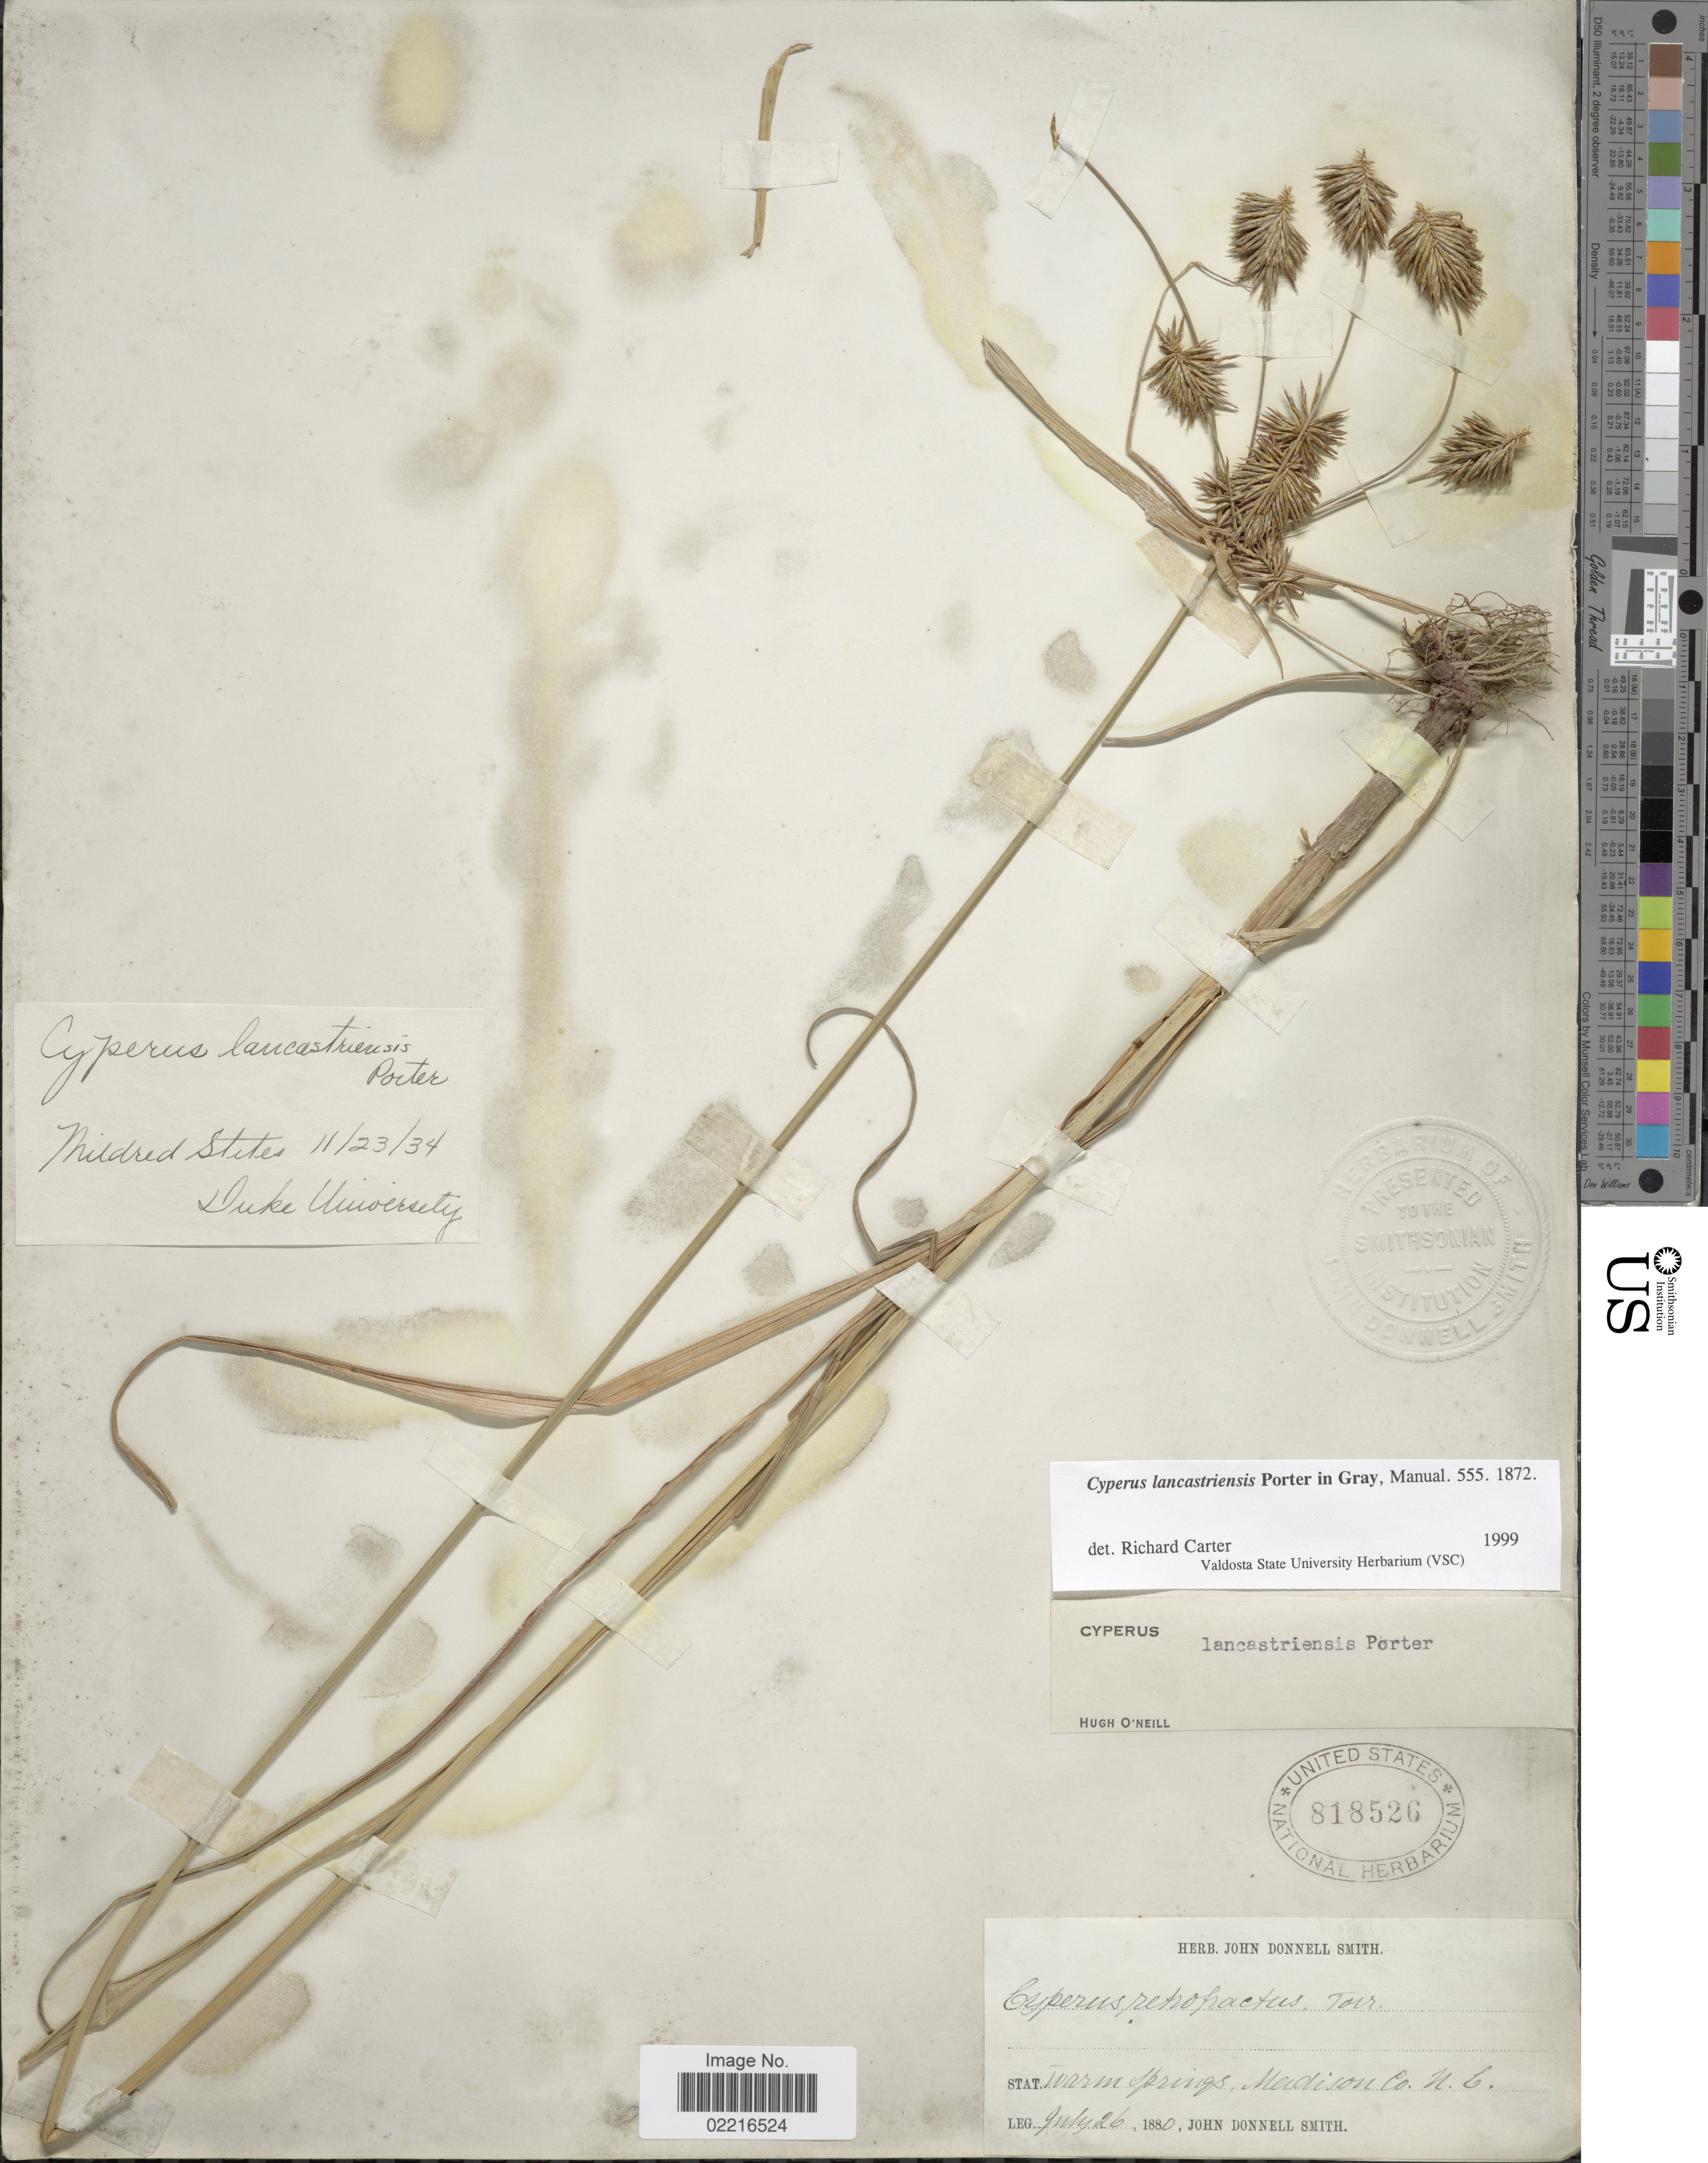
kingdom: Plantae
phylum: Tracheophyta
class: Liliopsida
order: Poales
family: Cyperaceae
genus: Cyperus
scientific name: Cyperus lancastriensis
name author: Porter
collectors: J. Donnell Smith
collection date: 1880-07-26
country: United States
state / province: North Carolina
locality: Warm Springs, Madison Co, N.C.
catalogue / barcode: US 818526